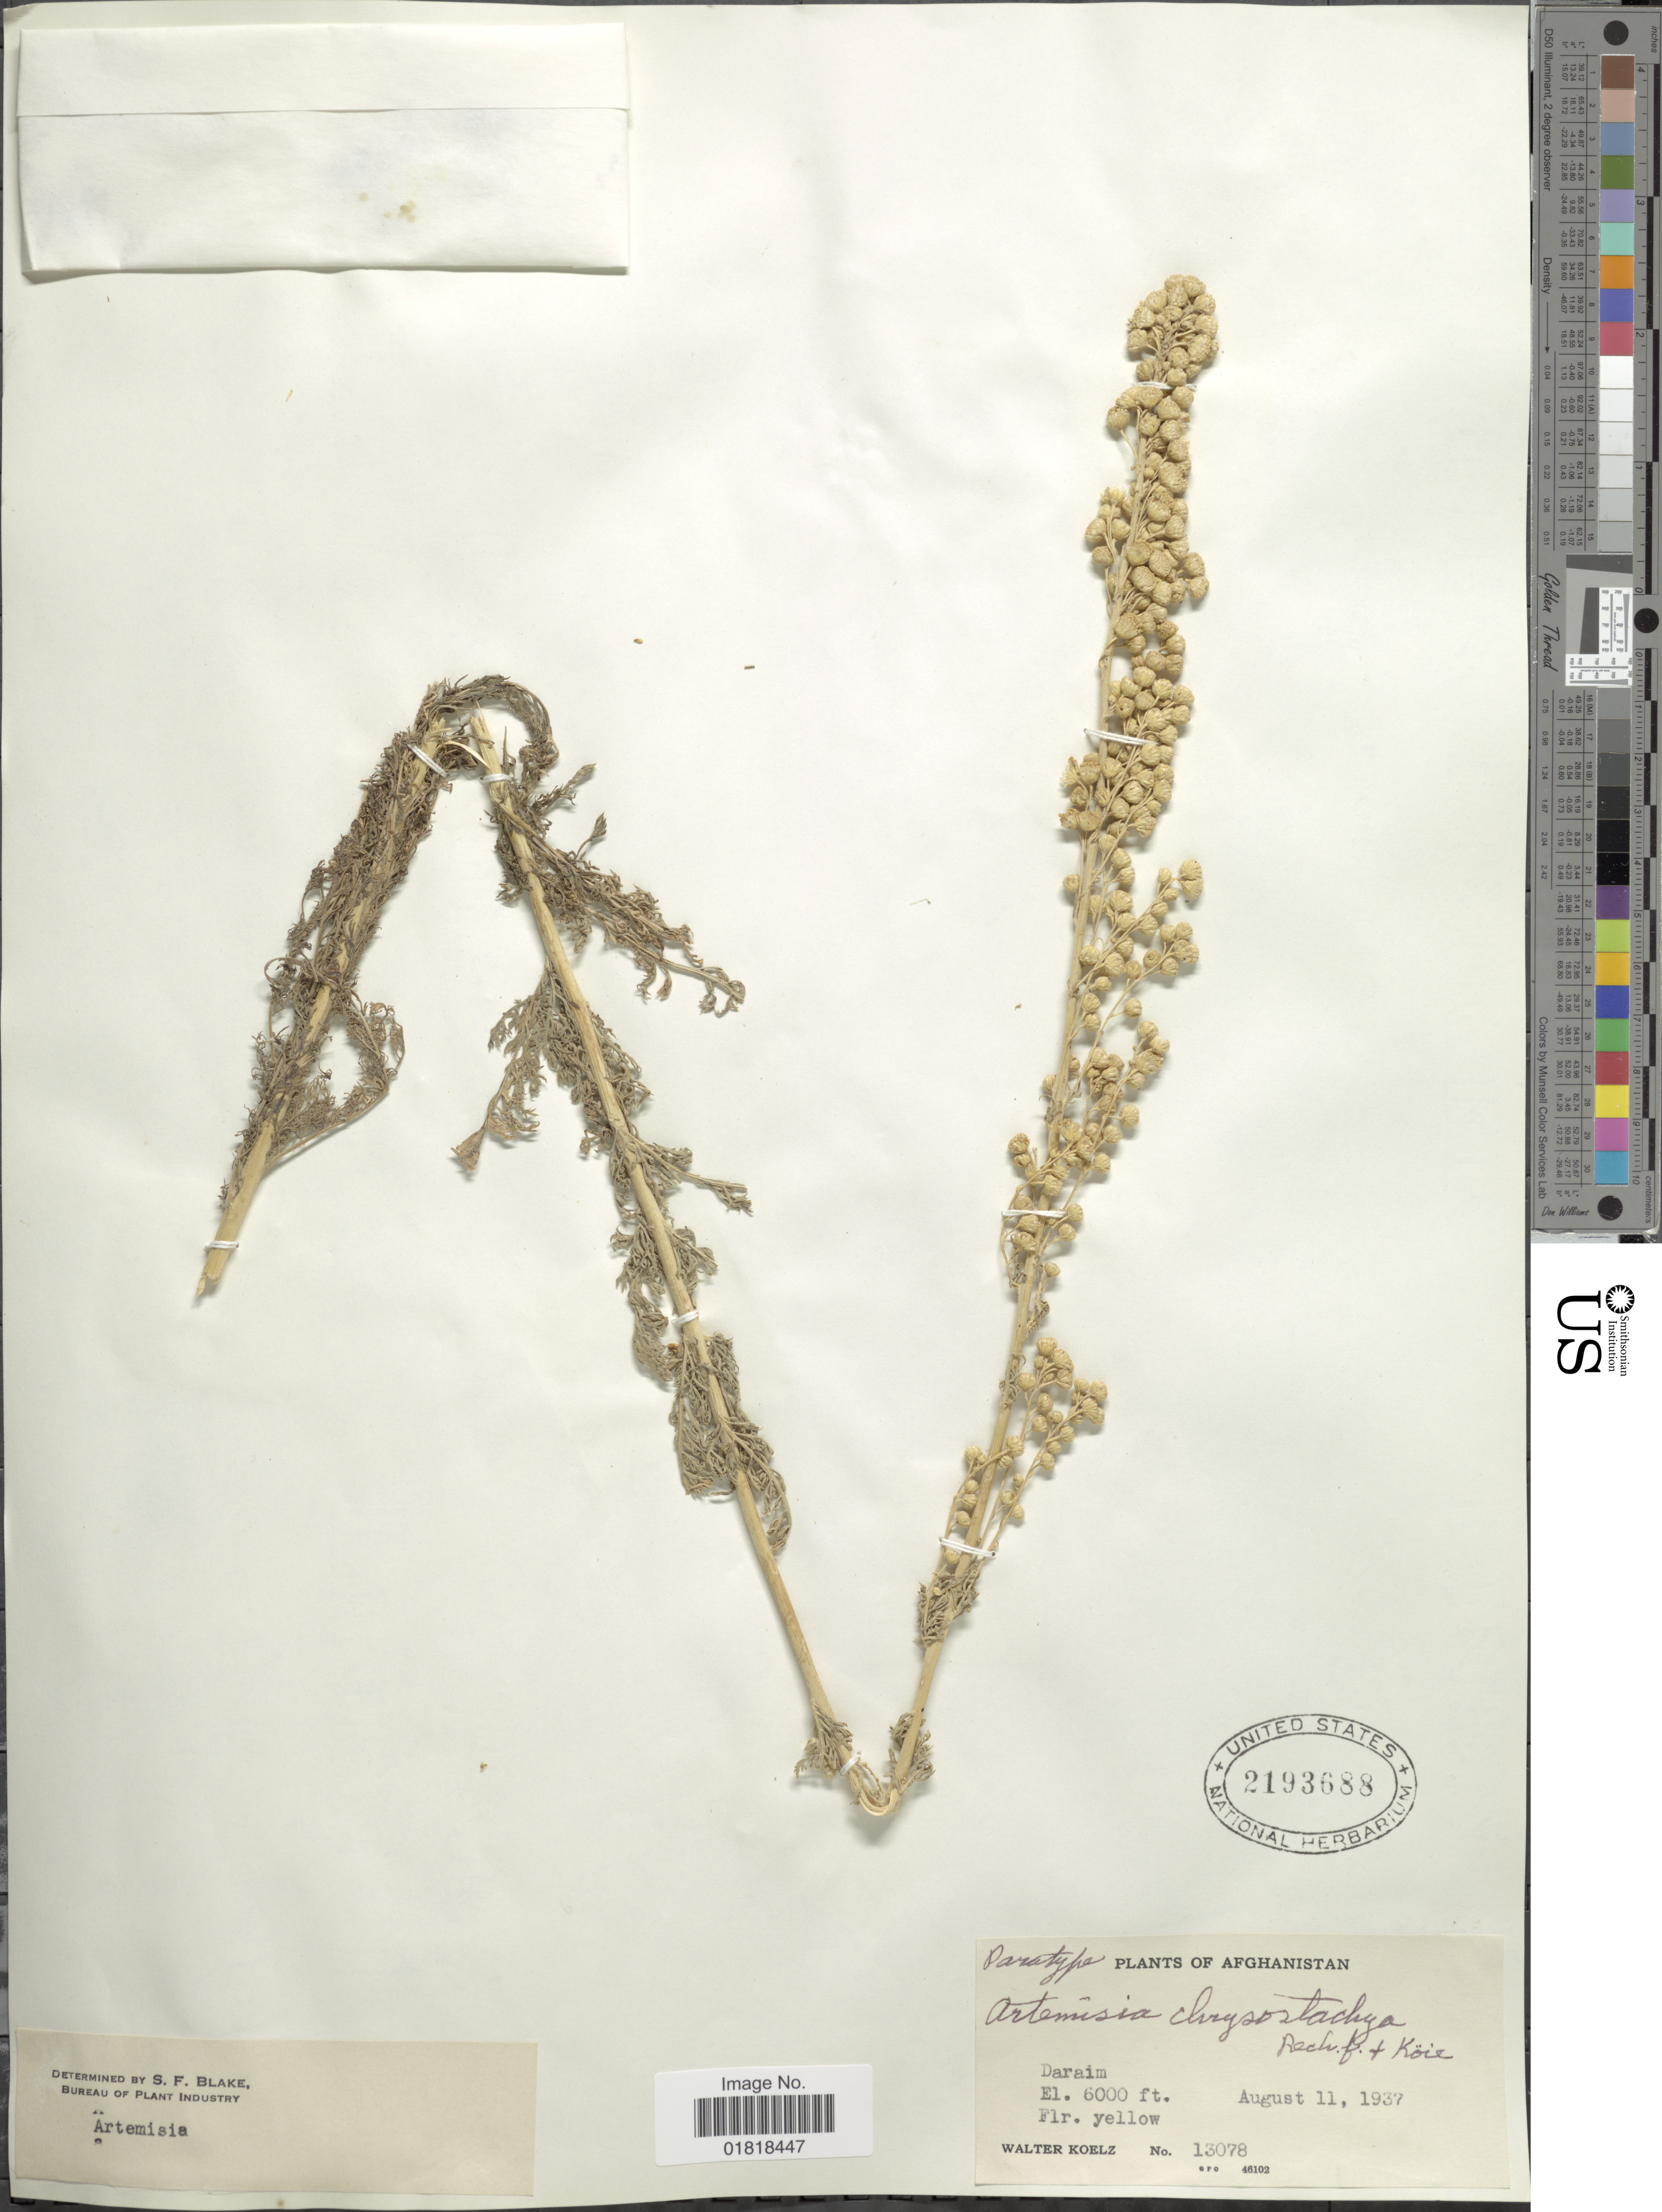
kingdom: Plantae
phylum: Tracheophyta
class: Magnoliopsida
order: Asterales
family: Asteraceae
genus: Artemisia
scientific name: Artemisia chrysostachya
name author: Rech. f. & Köie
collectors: W. N. Koelz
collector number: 13078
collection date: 1937-08-11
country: Afghanistan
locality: Daraim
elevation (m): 1829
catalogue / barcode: US 2193688